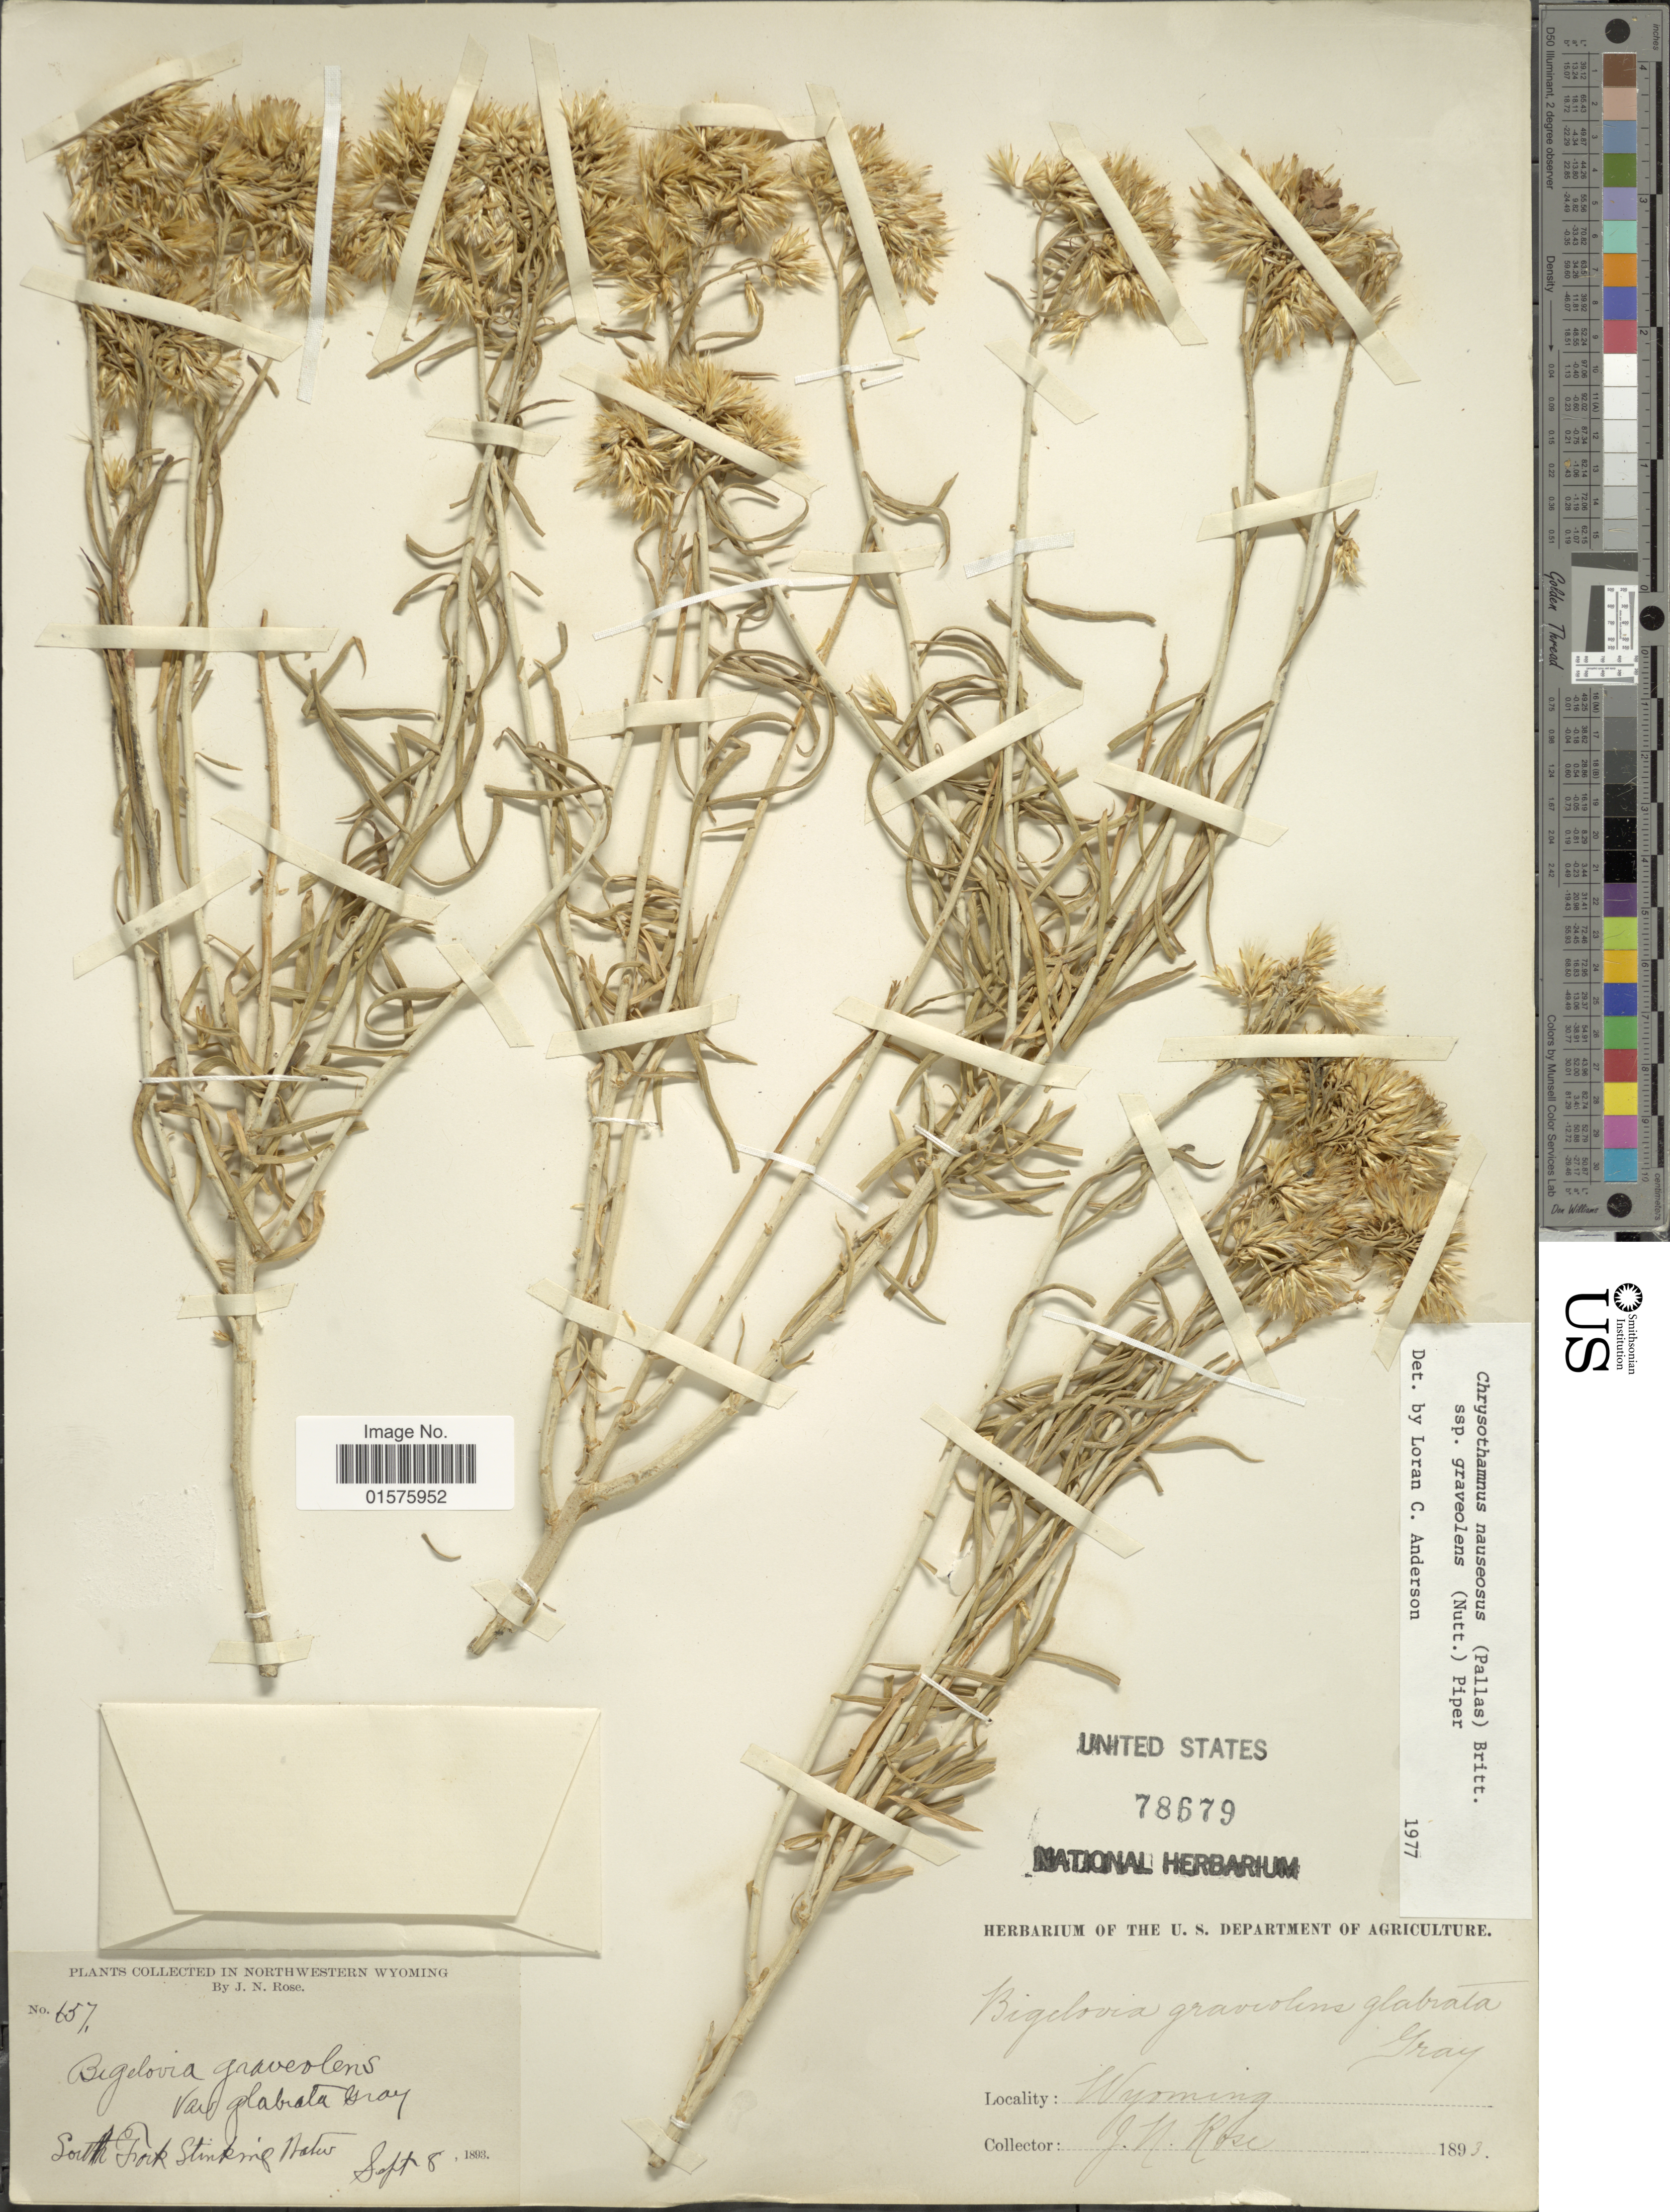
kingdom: Plantae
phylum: Tracheophyta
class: Magnoliopsida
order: Asterales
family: Asteraceae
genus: Ericameria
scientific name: Ericameria nauseosa var. graveolens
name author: (Nutt.) Reveal & Schuyler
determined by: Urbatsch, Lowell E., Curator (LSU), Louisiana State University (UNITED STATES)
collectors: J. N. Rose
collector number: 657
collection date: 1893-09-08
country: United States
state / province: Wyoming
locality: Northwestern Wyoming, South Fork Stinking Water.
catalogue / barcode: US 78679